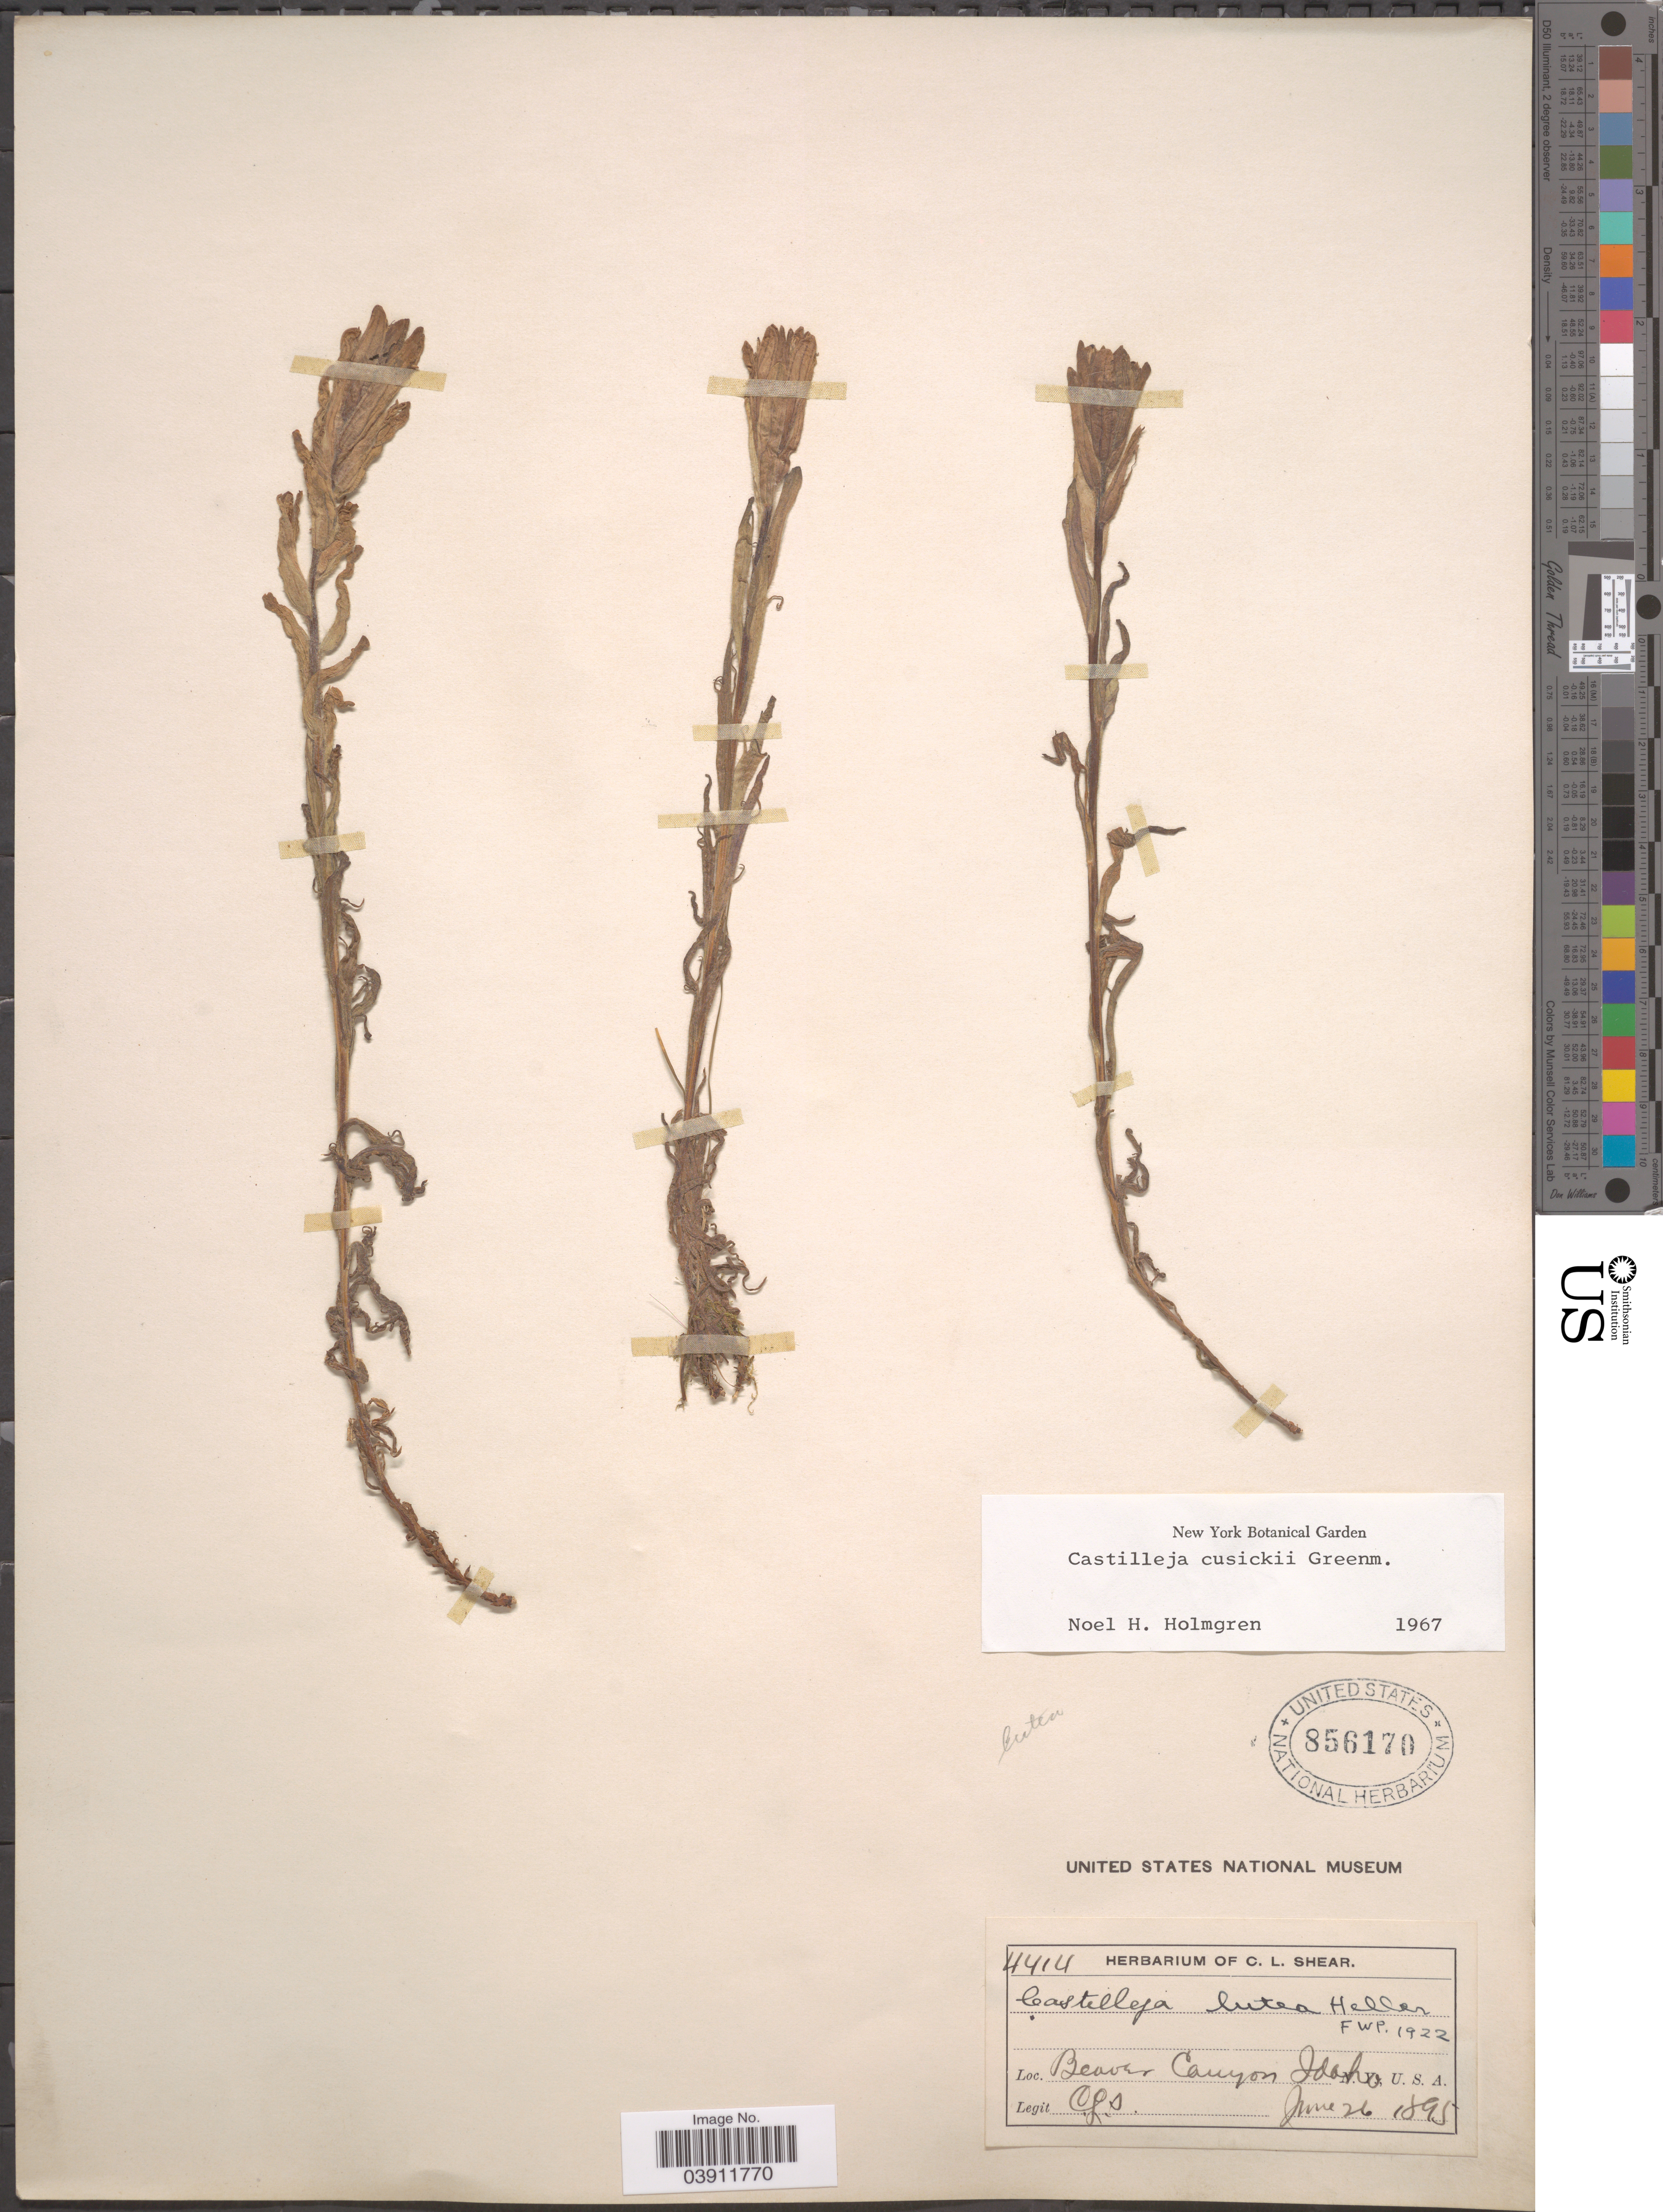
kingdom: Plantae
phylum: Tracheophyta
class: Magnoliopsida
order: Lamiales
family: Orobanchaceae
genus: Castilleja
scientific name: Castilleja cusickii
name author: Greenm.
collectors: C. L. Shear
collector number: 4414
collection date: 1895-06-26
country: United States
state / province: Idaho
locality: Beaver Canyon.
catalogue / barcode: US 856170